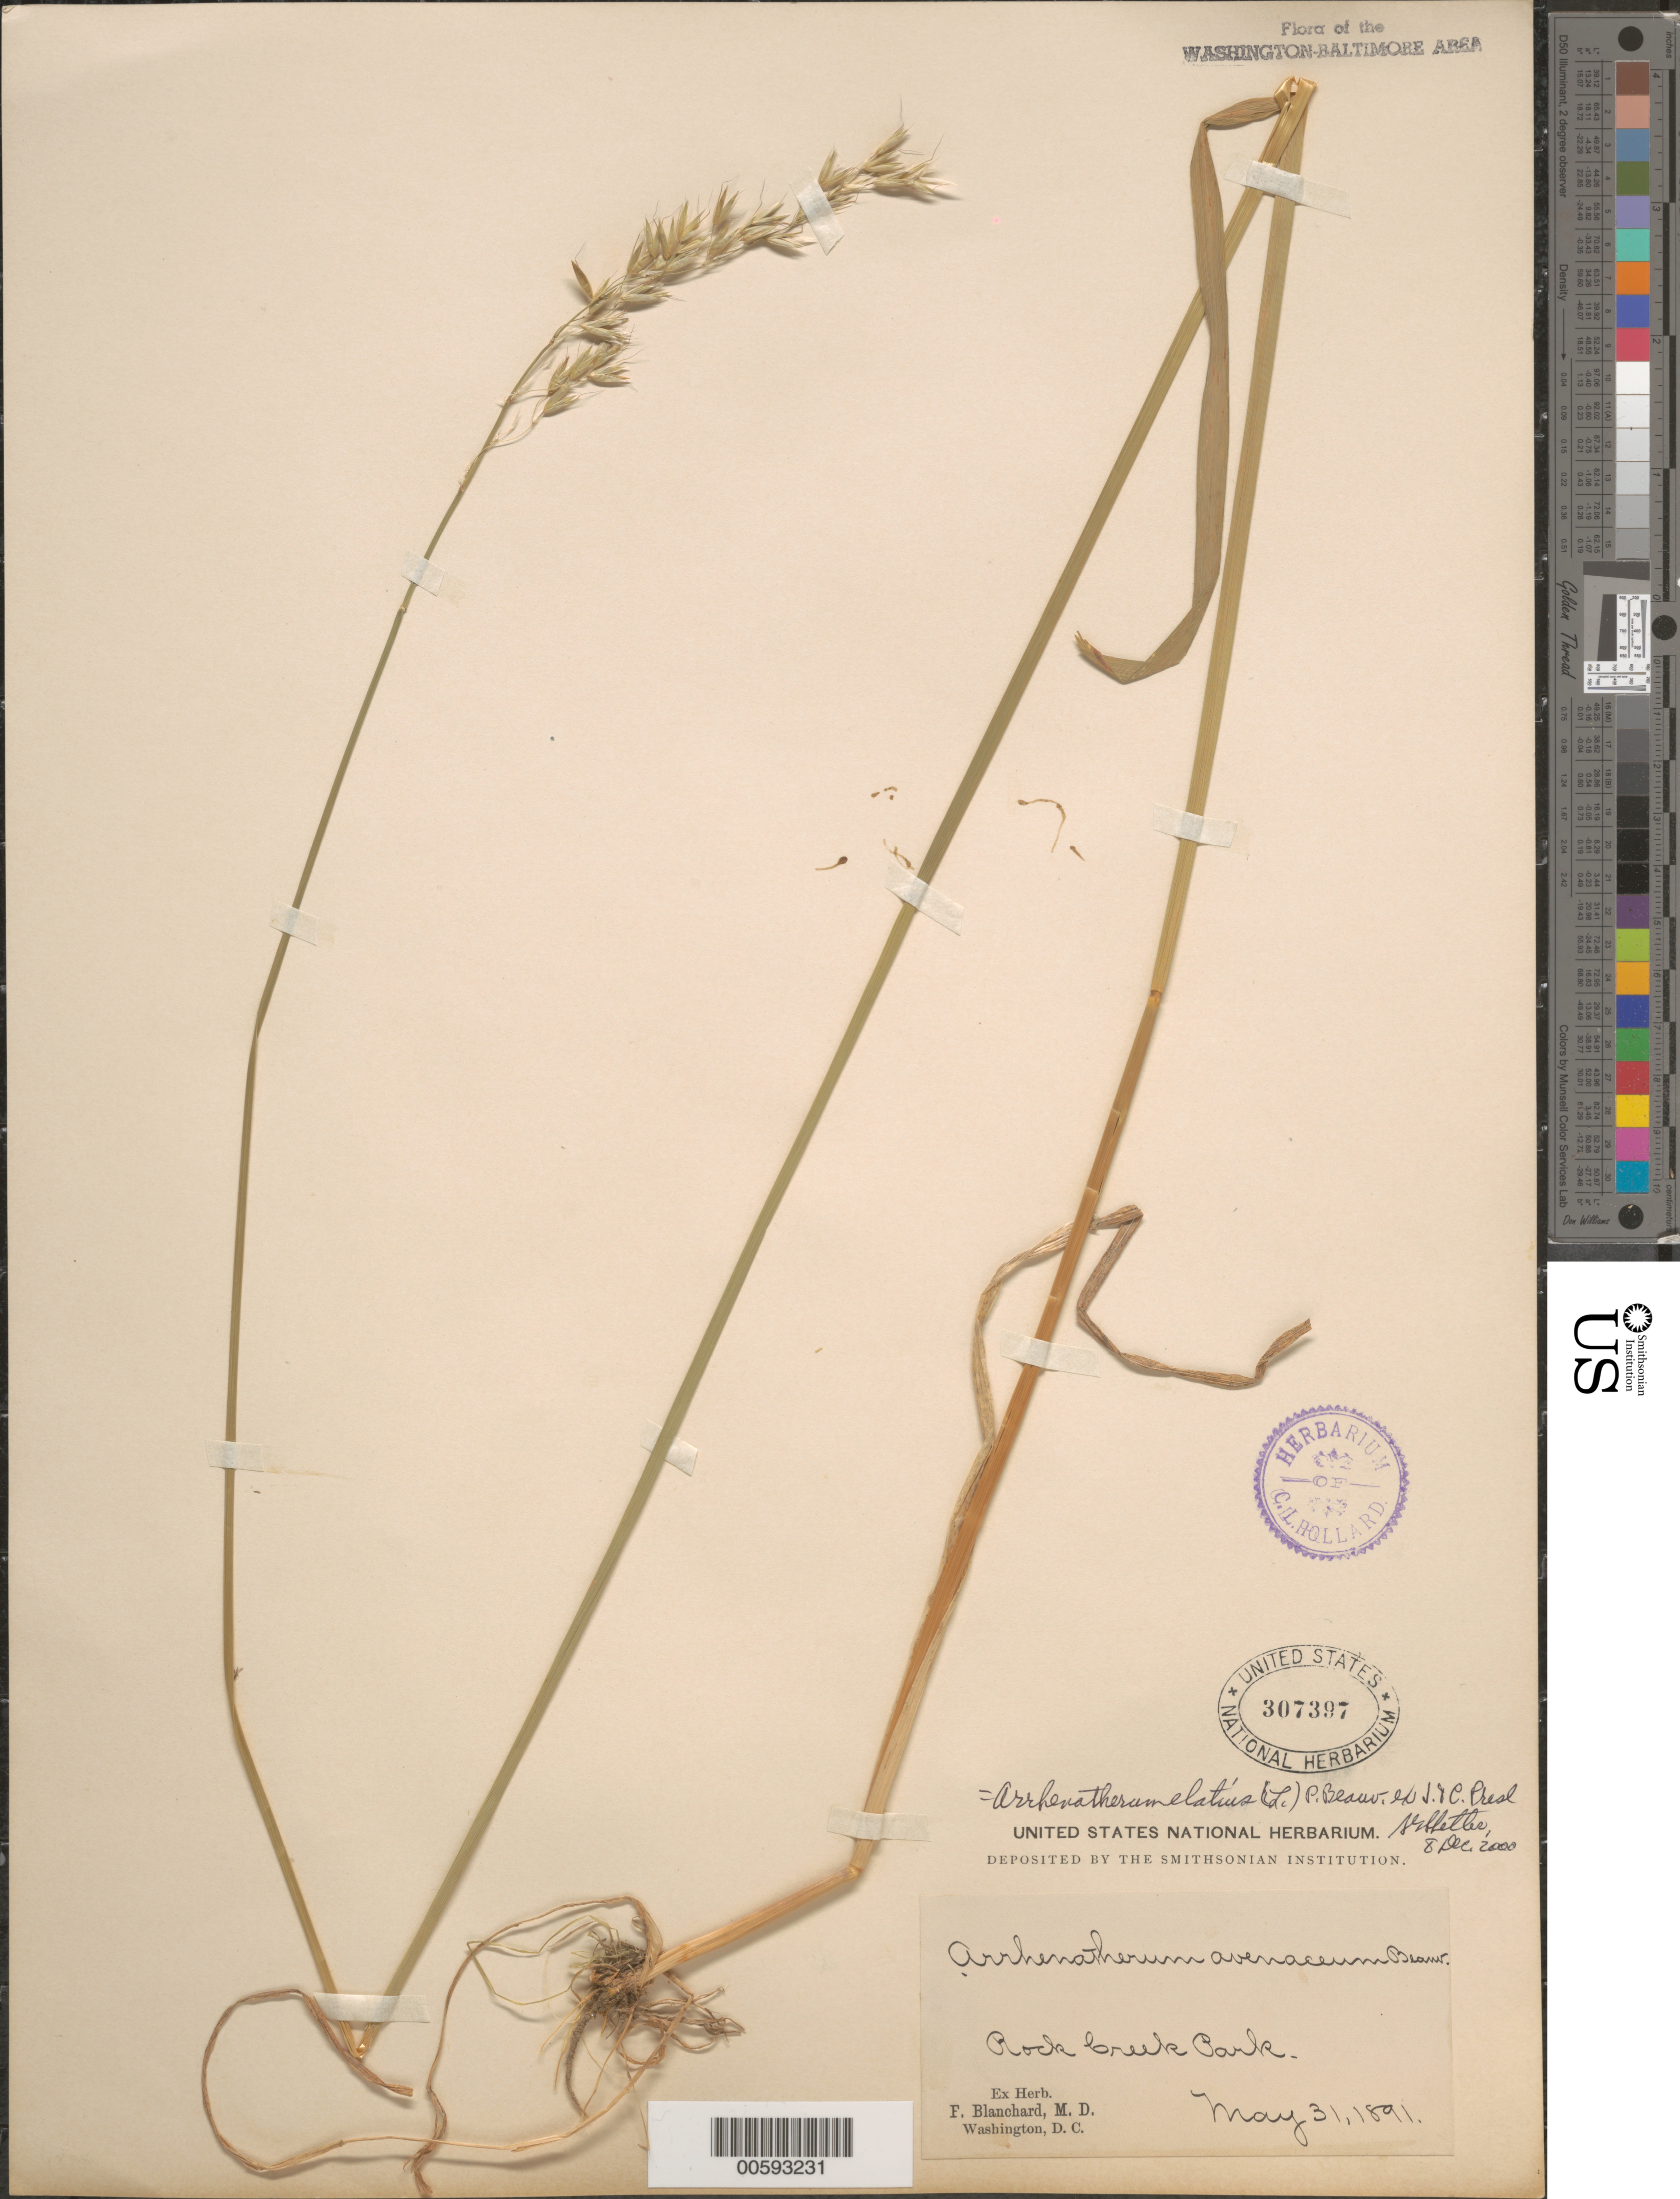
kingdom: Plantae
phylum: Tracheophyta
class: Liliopsida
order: Poales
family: Poaceae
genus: Arrhenatherum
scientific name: Arrhenatherum elatius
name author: (L.) J. Presl & C. Presl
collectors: F. Blanchard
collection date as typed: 31 May 1891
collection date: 1891-05-31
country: United States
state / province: District of Columbia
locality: Rock Creek Park Rock Creek Park and Vicinity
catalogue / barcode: US 307397